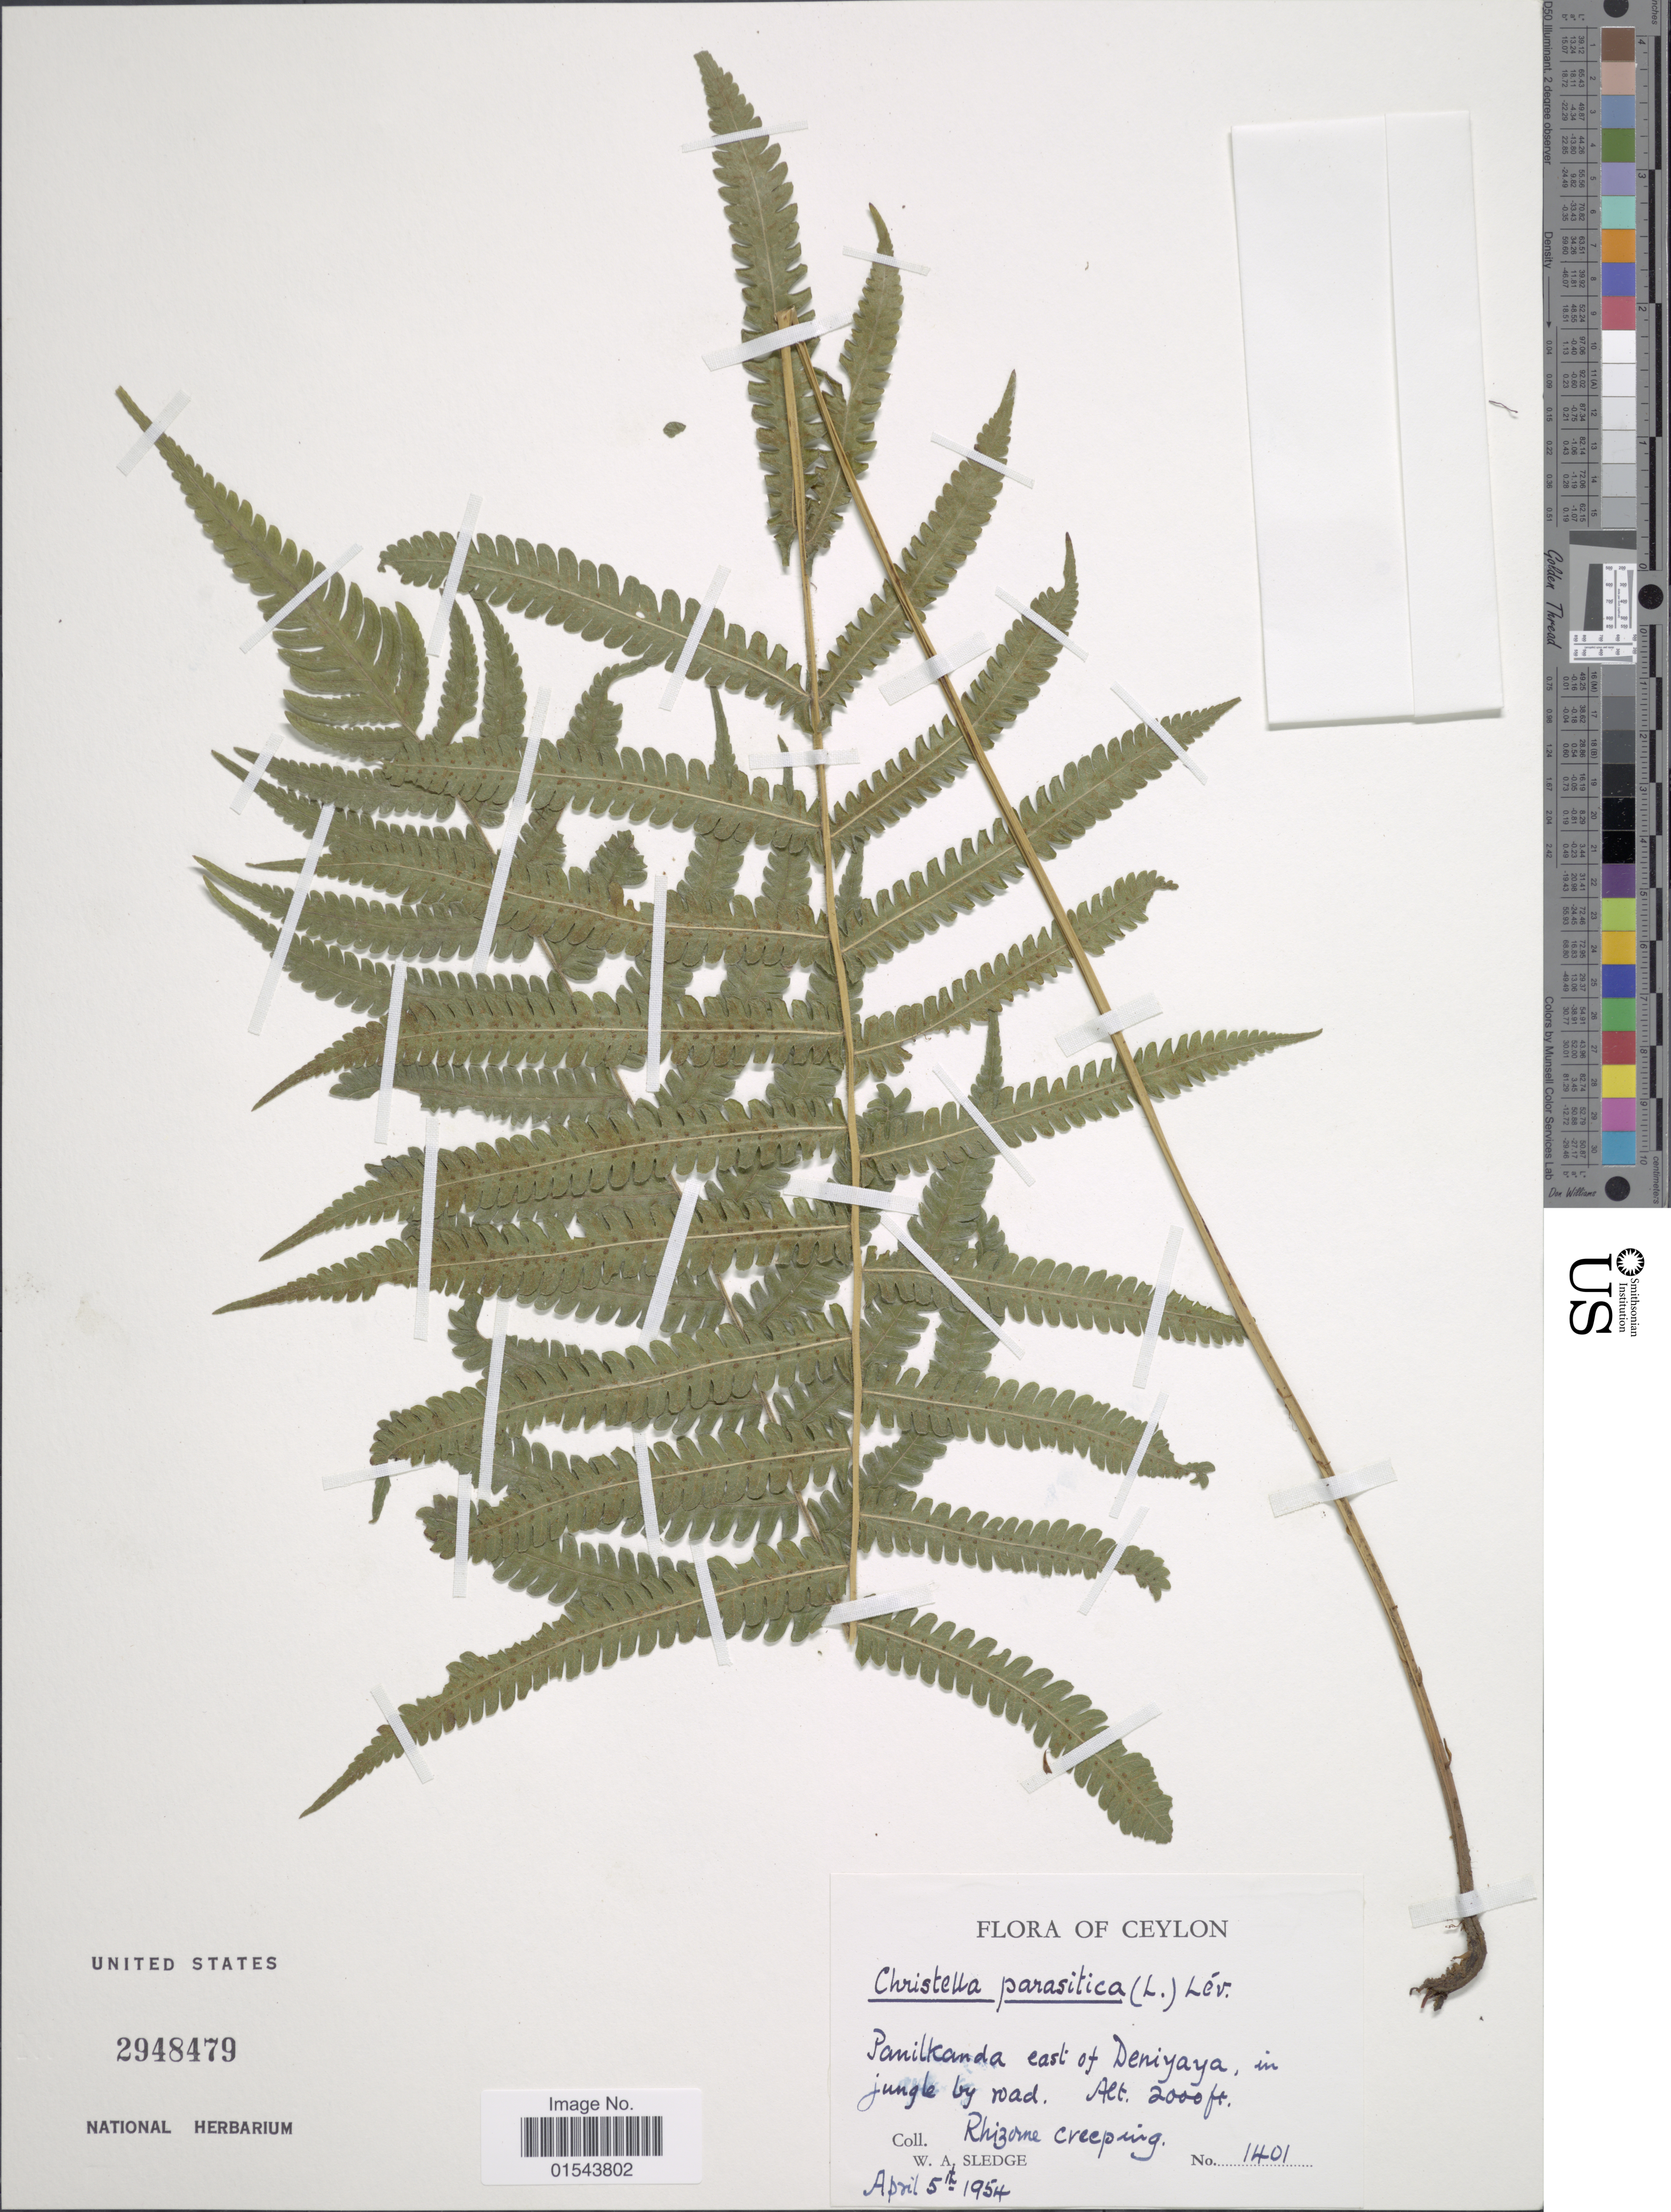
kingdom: Plantae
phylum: Tracheophyta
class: Polypodiopsida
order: Polypodiales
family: Thelypteridaceae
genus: Christella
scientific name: Christella parasitica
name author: (L.) H. Lév.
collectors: W. A. Sledge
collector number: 1401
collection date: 1954-04-05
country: Sri Lanka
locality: Ceylon. Panilkanda east of Deniyaya, in jungle by road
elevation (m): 610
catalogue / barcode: US 2948479